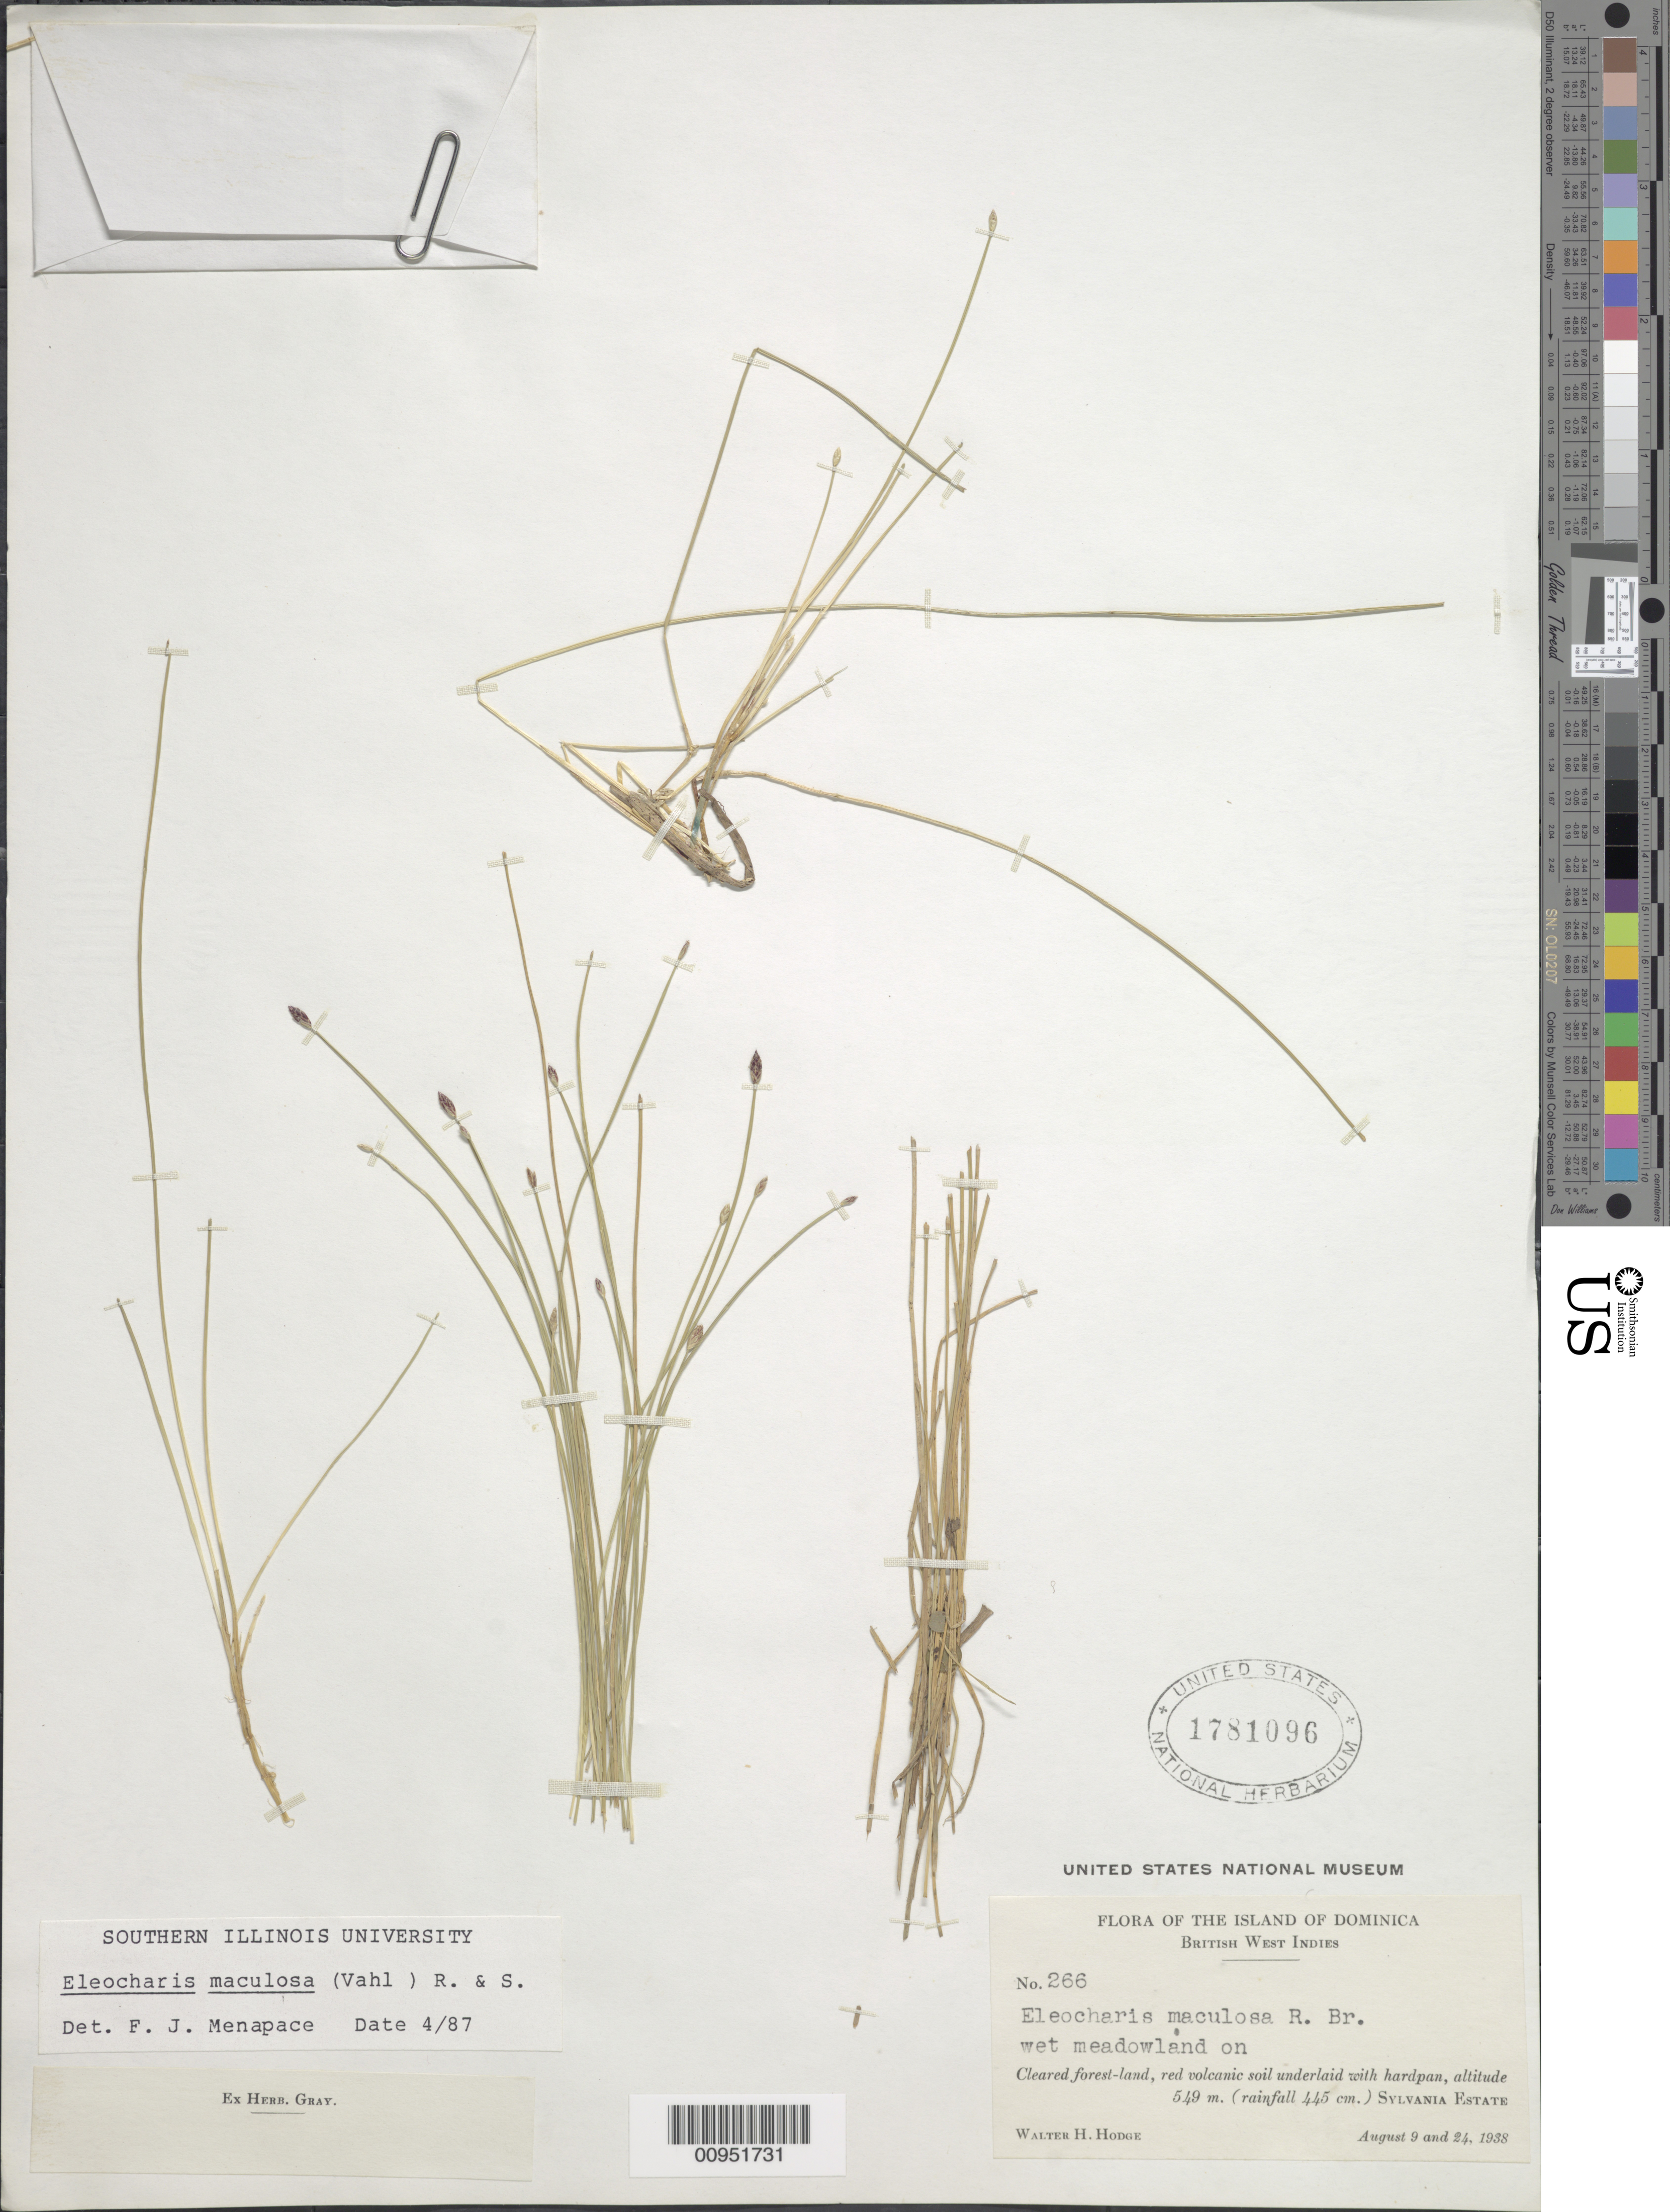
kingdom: Plantae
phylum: Tracheophyta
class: Liliopsida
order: Poales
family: Cyperaceae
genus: Eleocharis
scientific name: Eleocharis maculosa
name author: (Vahl) Roem. & Schult.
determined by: Menapace, F. J.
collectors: W. Hodge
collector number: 266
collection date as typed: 09 Aug 1938 and 24 Aug 1938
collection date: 1938-08-09,1938-08-24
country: Dominica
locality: meadowland on cleared forest-land, Sylvania Estate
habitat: Wet meadowland on cleared forest-land, red volcanic soil underlaid with hardpan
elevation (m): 549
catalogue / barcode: US 1781096